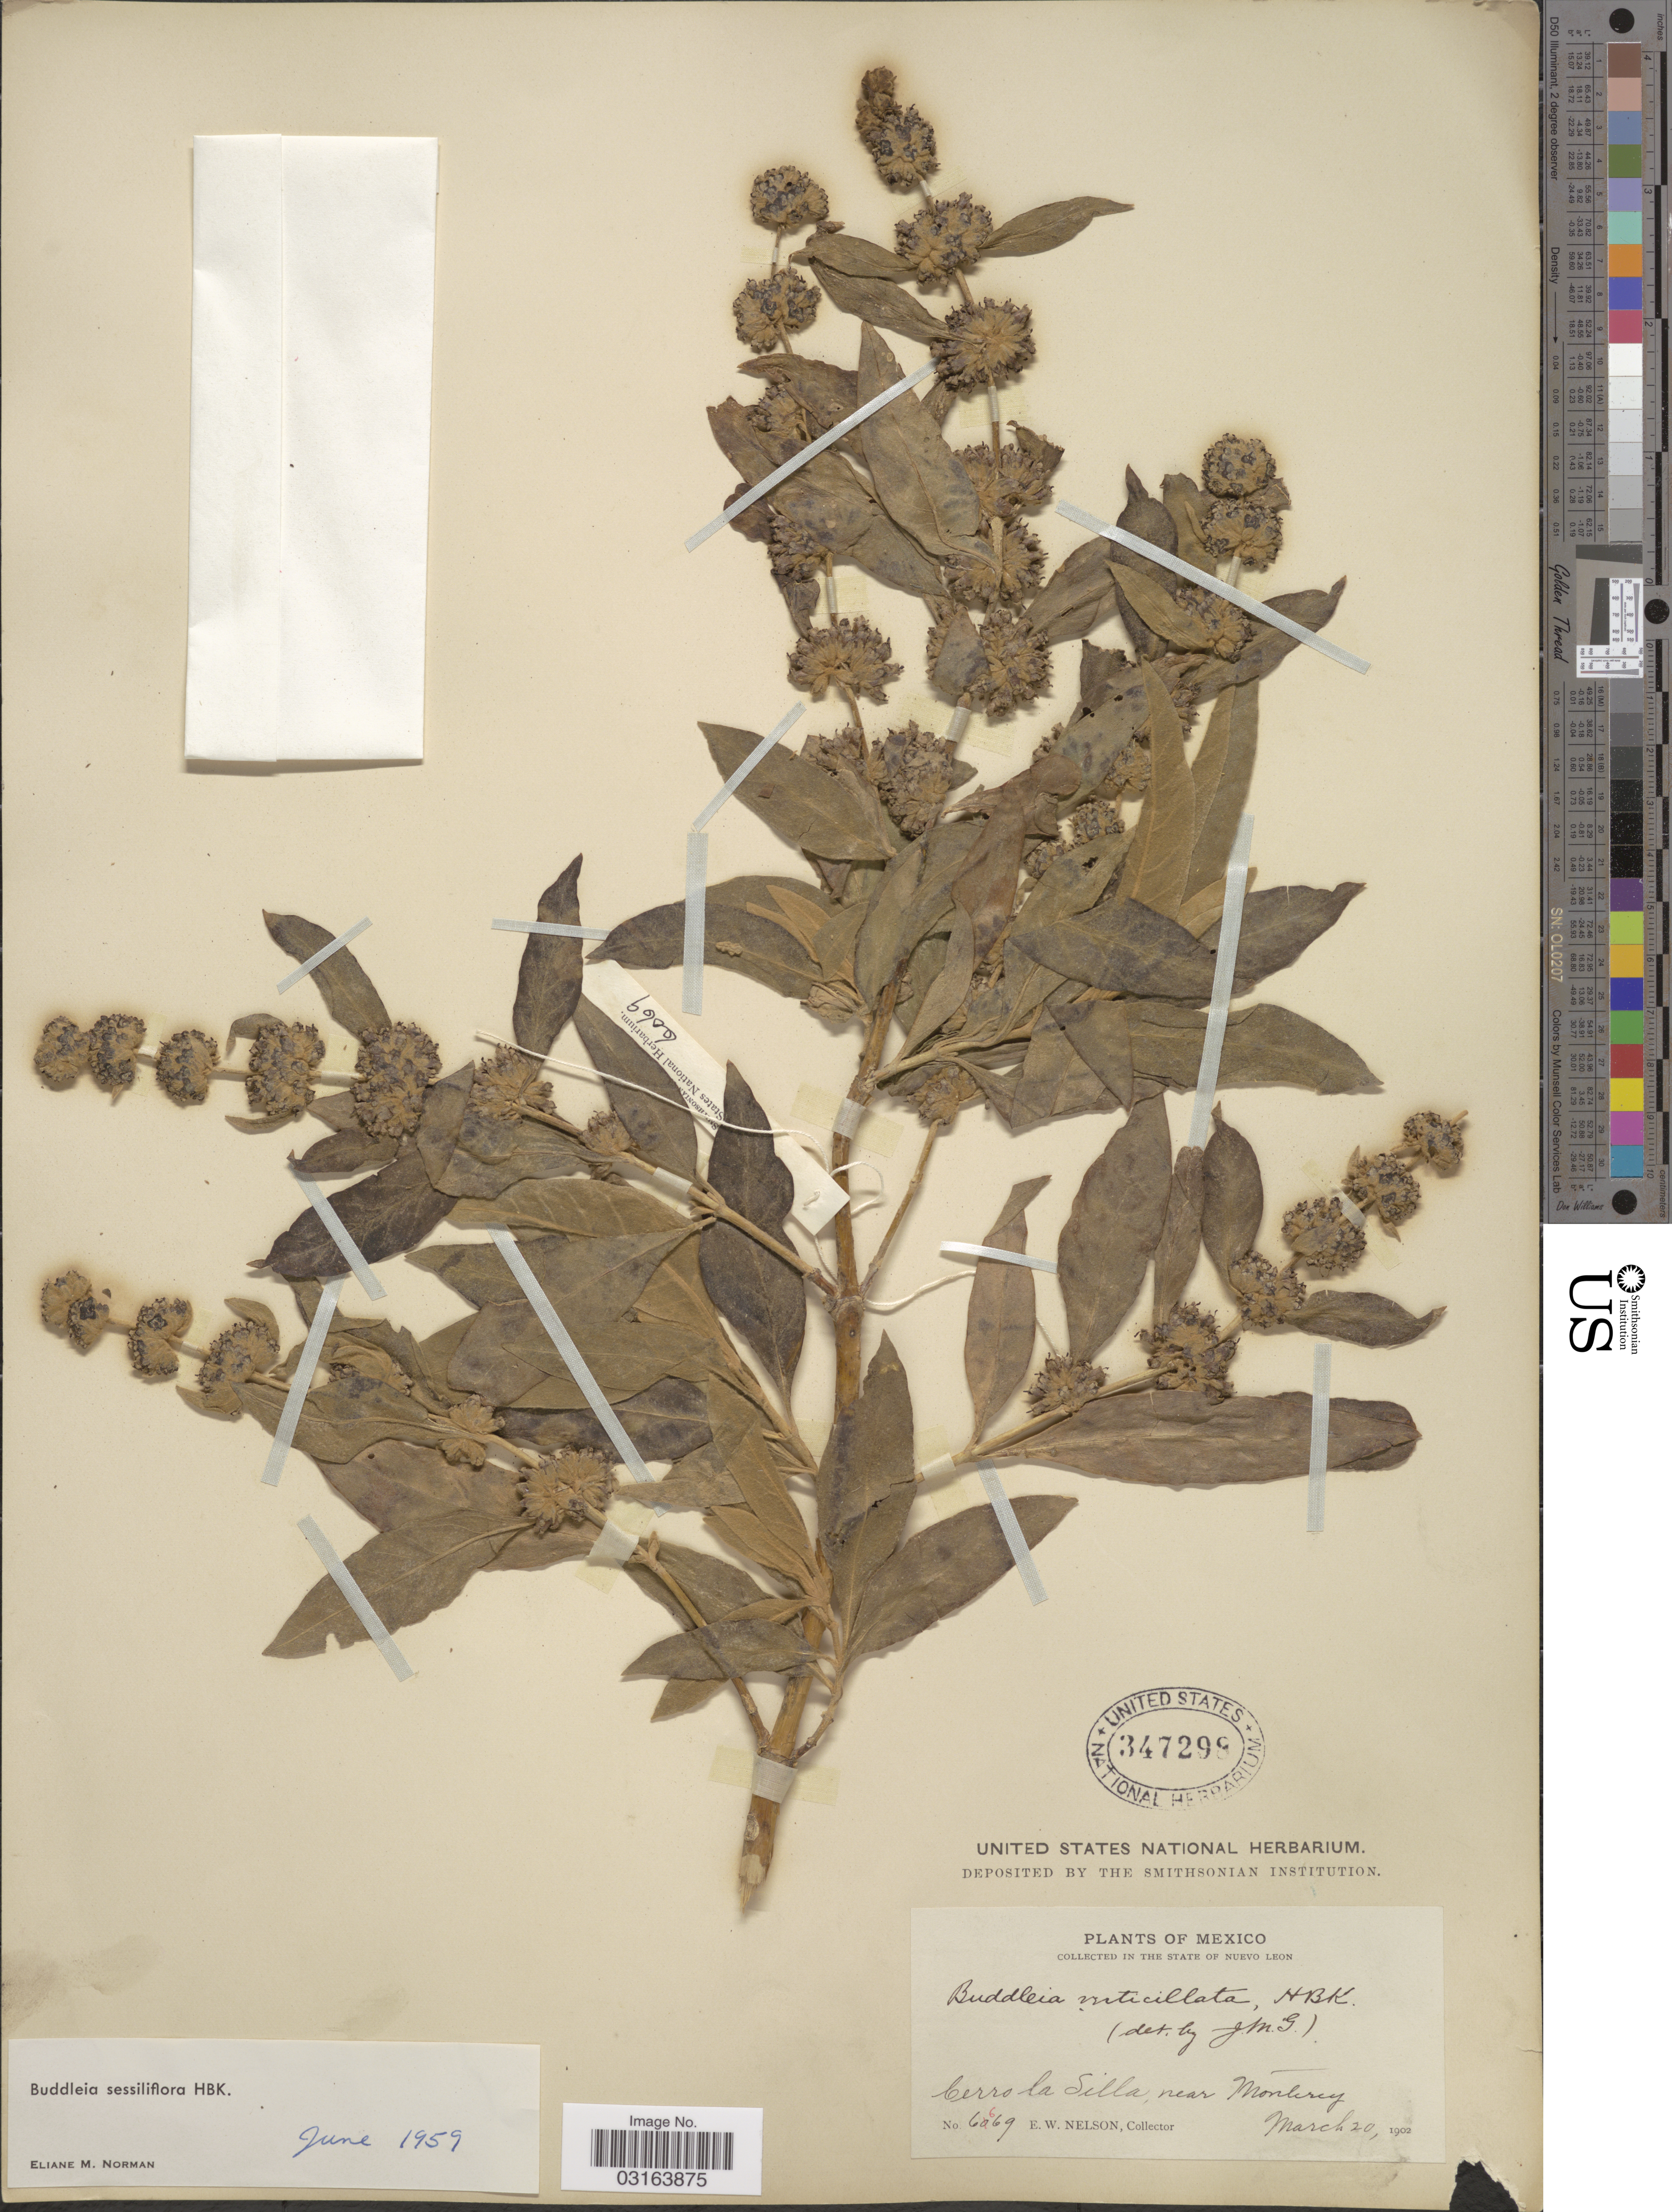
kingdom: Plantae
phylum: Tracheophyta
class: Magnoliopsida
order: Lamiales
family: Scrophulariaceae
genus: Buddleja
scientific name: Buddleja sessiliflora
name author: Kunth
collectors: E. W. Nelson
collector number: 6669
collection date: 1902-03-20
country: Mexico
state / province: Nuevo León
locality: Cerro la Silla, near Monterey.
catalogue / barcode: US 347298